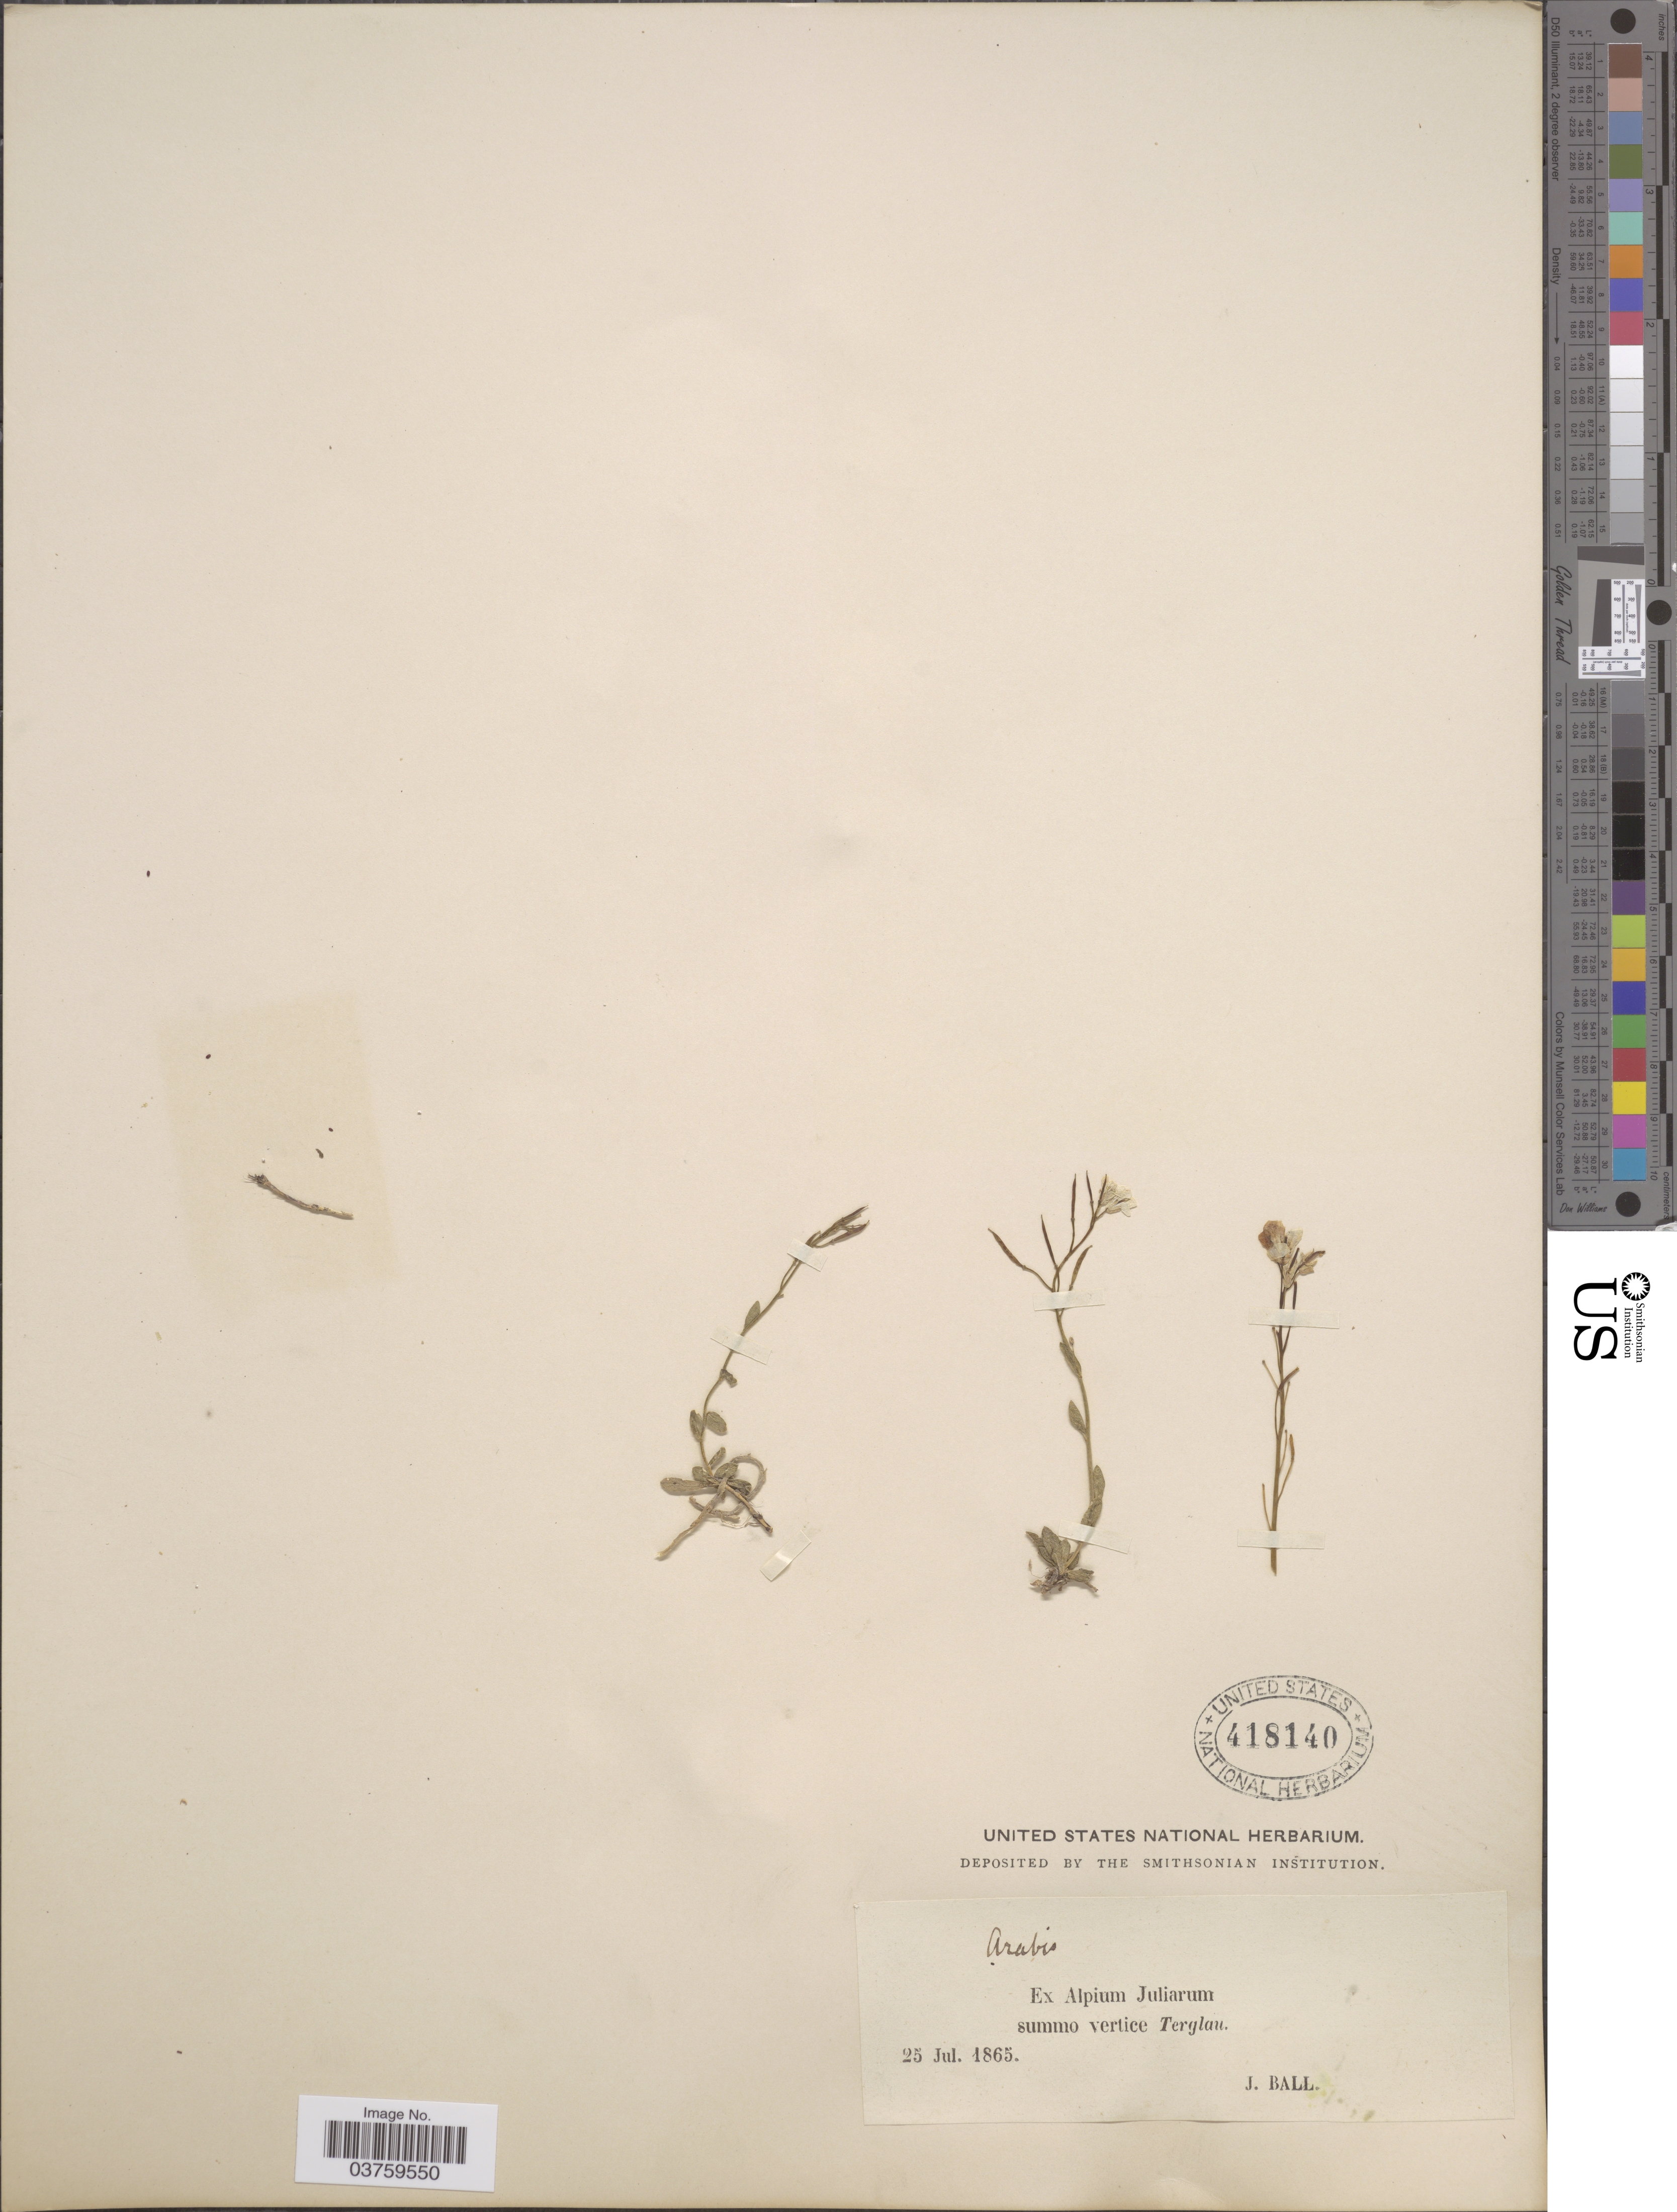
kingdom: Plantae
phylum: Tracheophyta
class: Magnoliopsida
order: Brassicales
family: Brassicaceae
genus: Arabis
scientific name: Arabis sp.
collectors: J. Ball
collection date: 1865-07-25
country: Slovenia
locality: Ex Alpium Juliarum summo vertice Terglau.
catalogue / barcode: US 418140